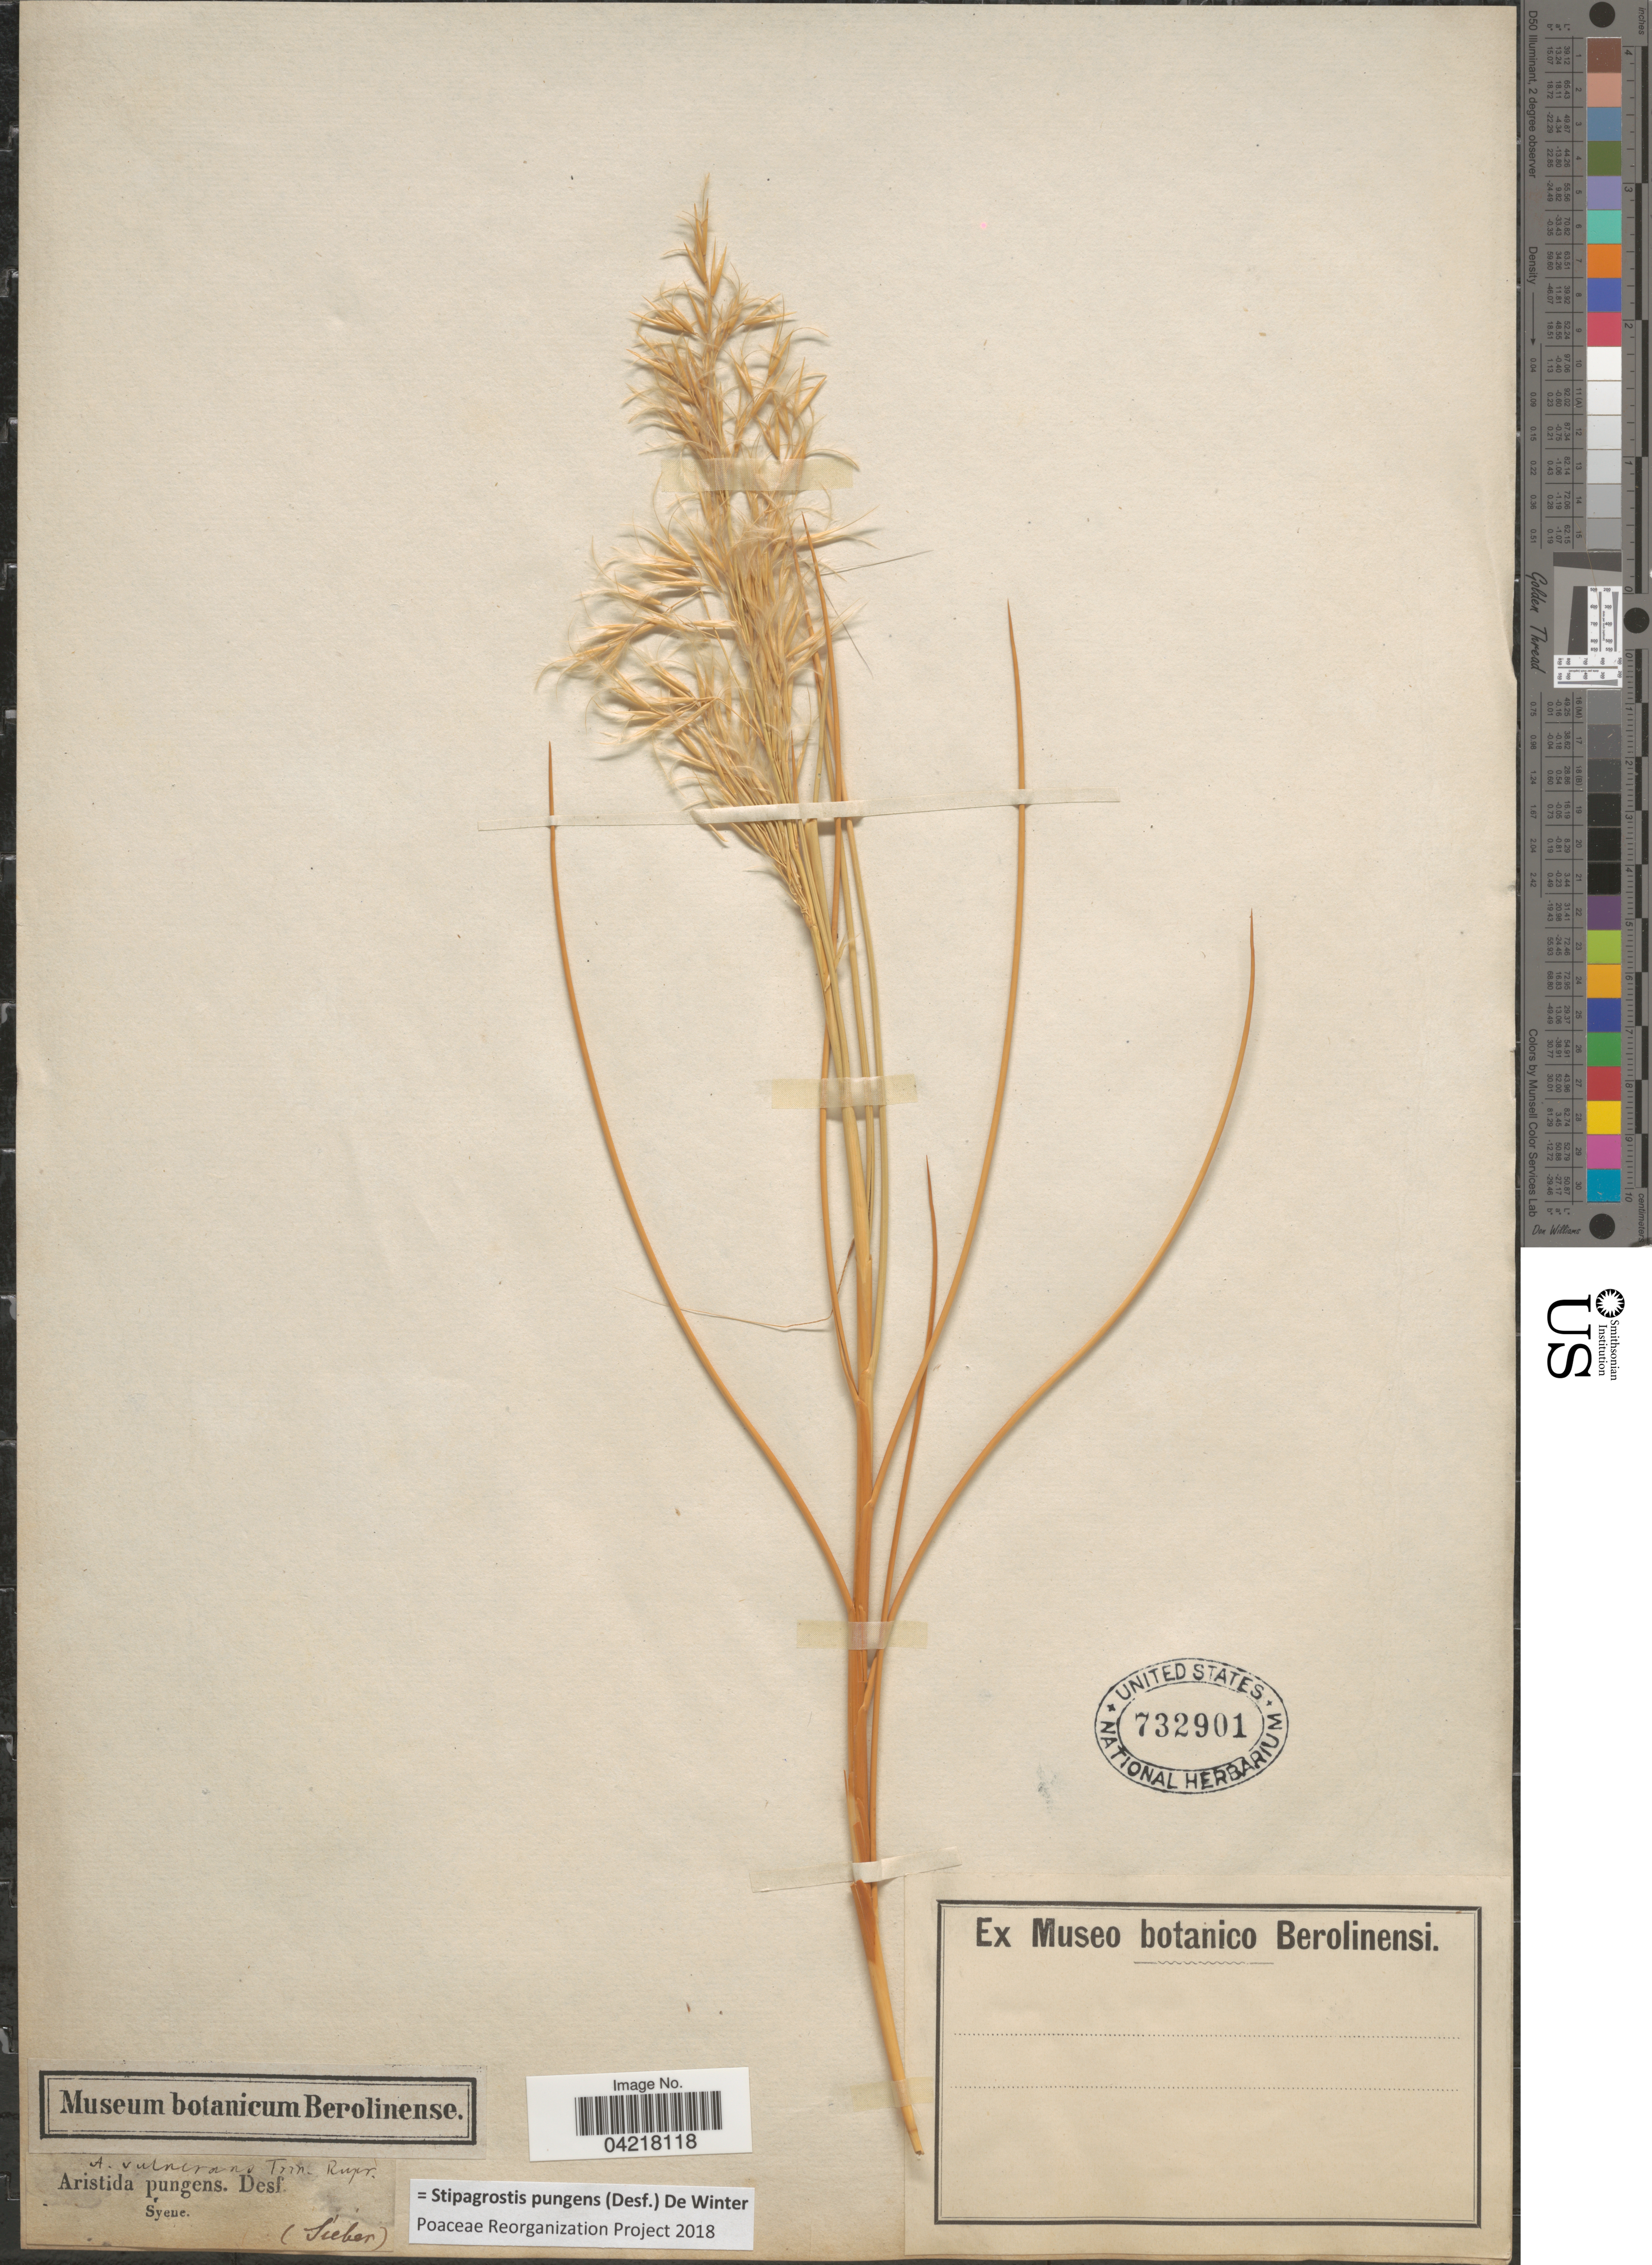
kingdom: Plantae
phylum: Tracheophyta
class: Liliopsida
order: Poales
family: Poaceae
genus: Stipagrostis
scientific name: Stipagrostis pungens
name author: (Desf.) De Winter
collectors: -- Sieber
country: Egypt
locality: Syene.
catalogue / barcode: US 732901